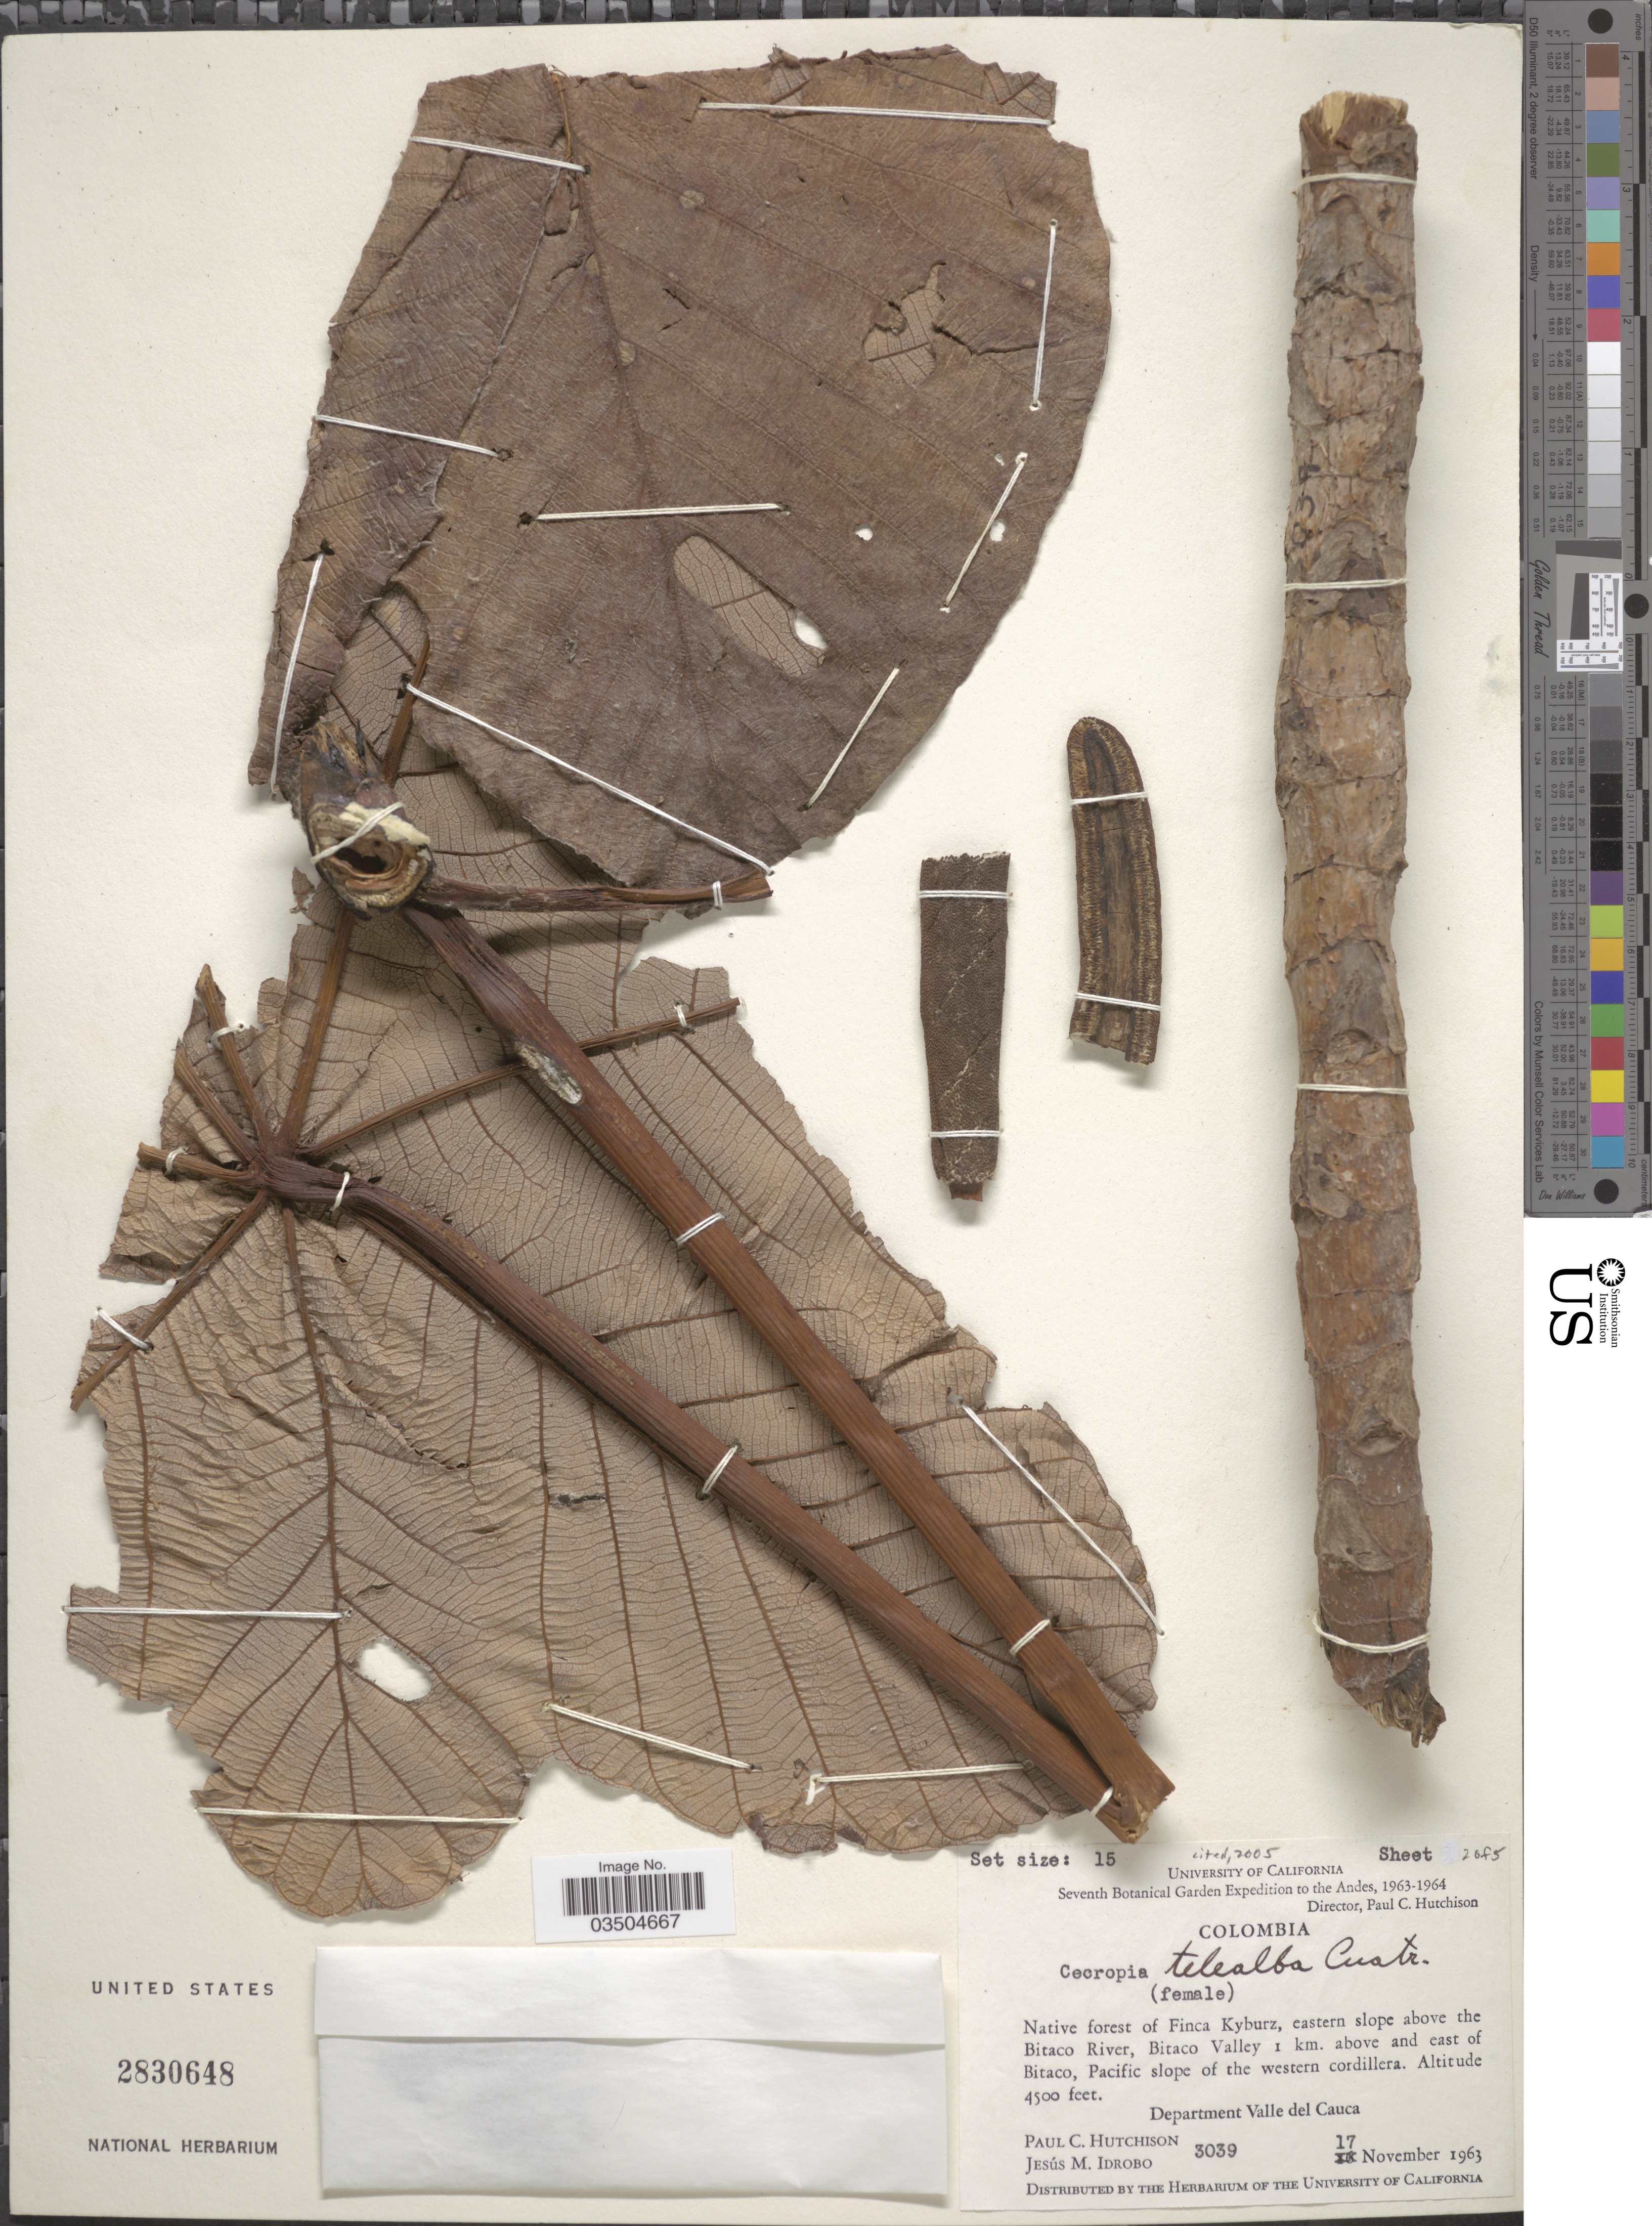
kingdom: Plantae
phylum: Tracheophyta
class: Magnoliopsida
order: Rosales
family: Urticaceae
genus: Cecropia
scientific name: Cecropia telealba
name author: Cuatrec.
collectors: P. C. Hutchison & J. M. Idrobo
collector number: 3039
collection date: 1963-11-17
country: Colombia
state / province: Valle del Cauca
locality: The Andes. Finca Kyburz, eastern slope above the Bitaco River, Bitaco Valley 1 km. above and east of Bitaco, Pacific slope of the western cordillera. Department Valle del Cauca.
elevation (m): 1372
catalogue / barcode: US 2830648